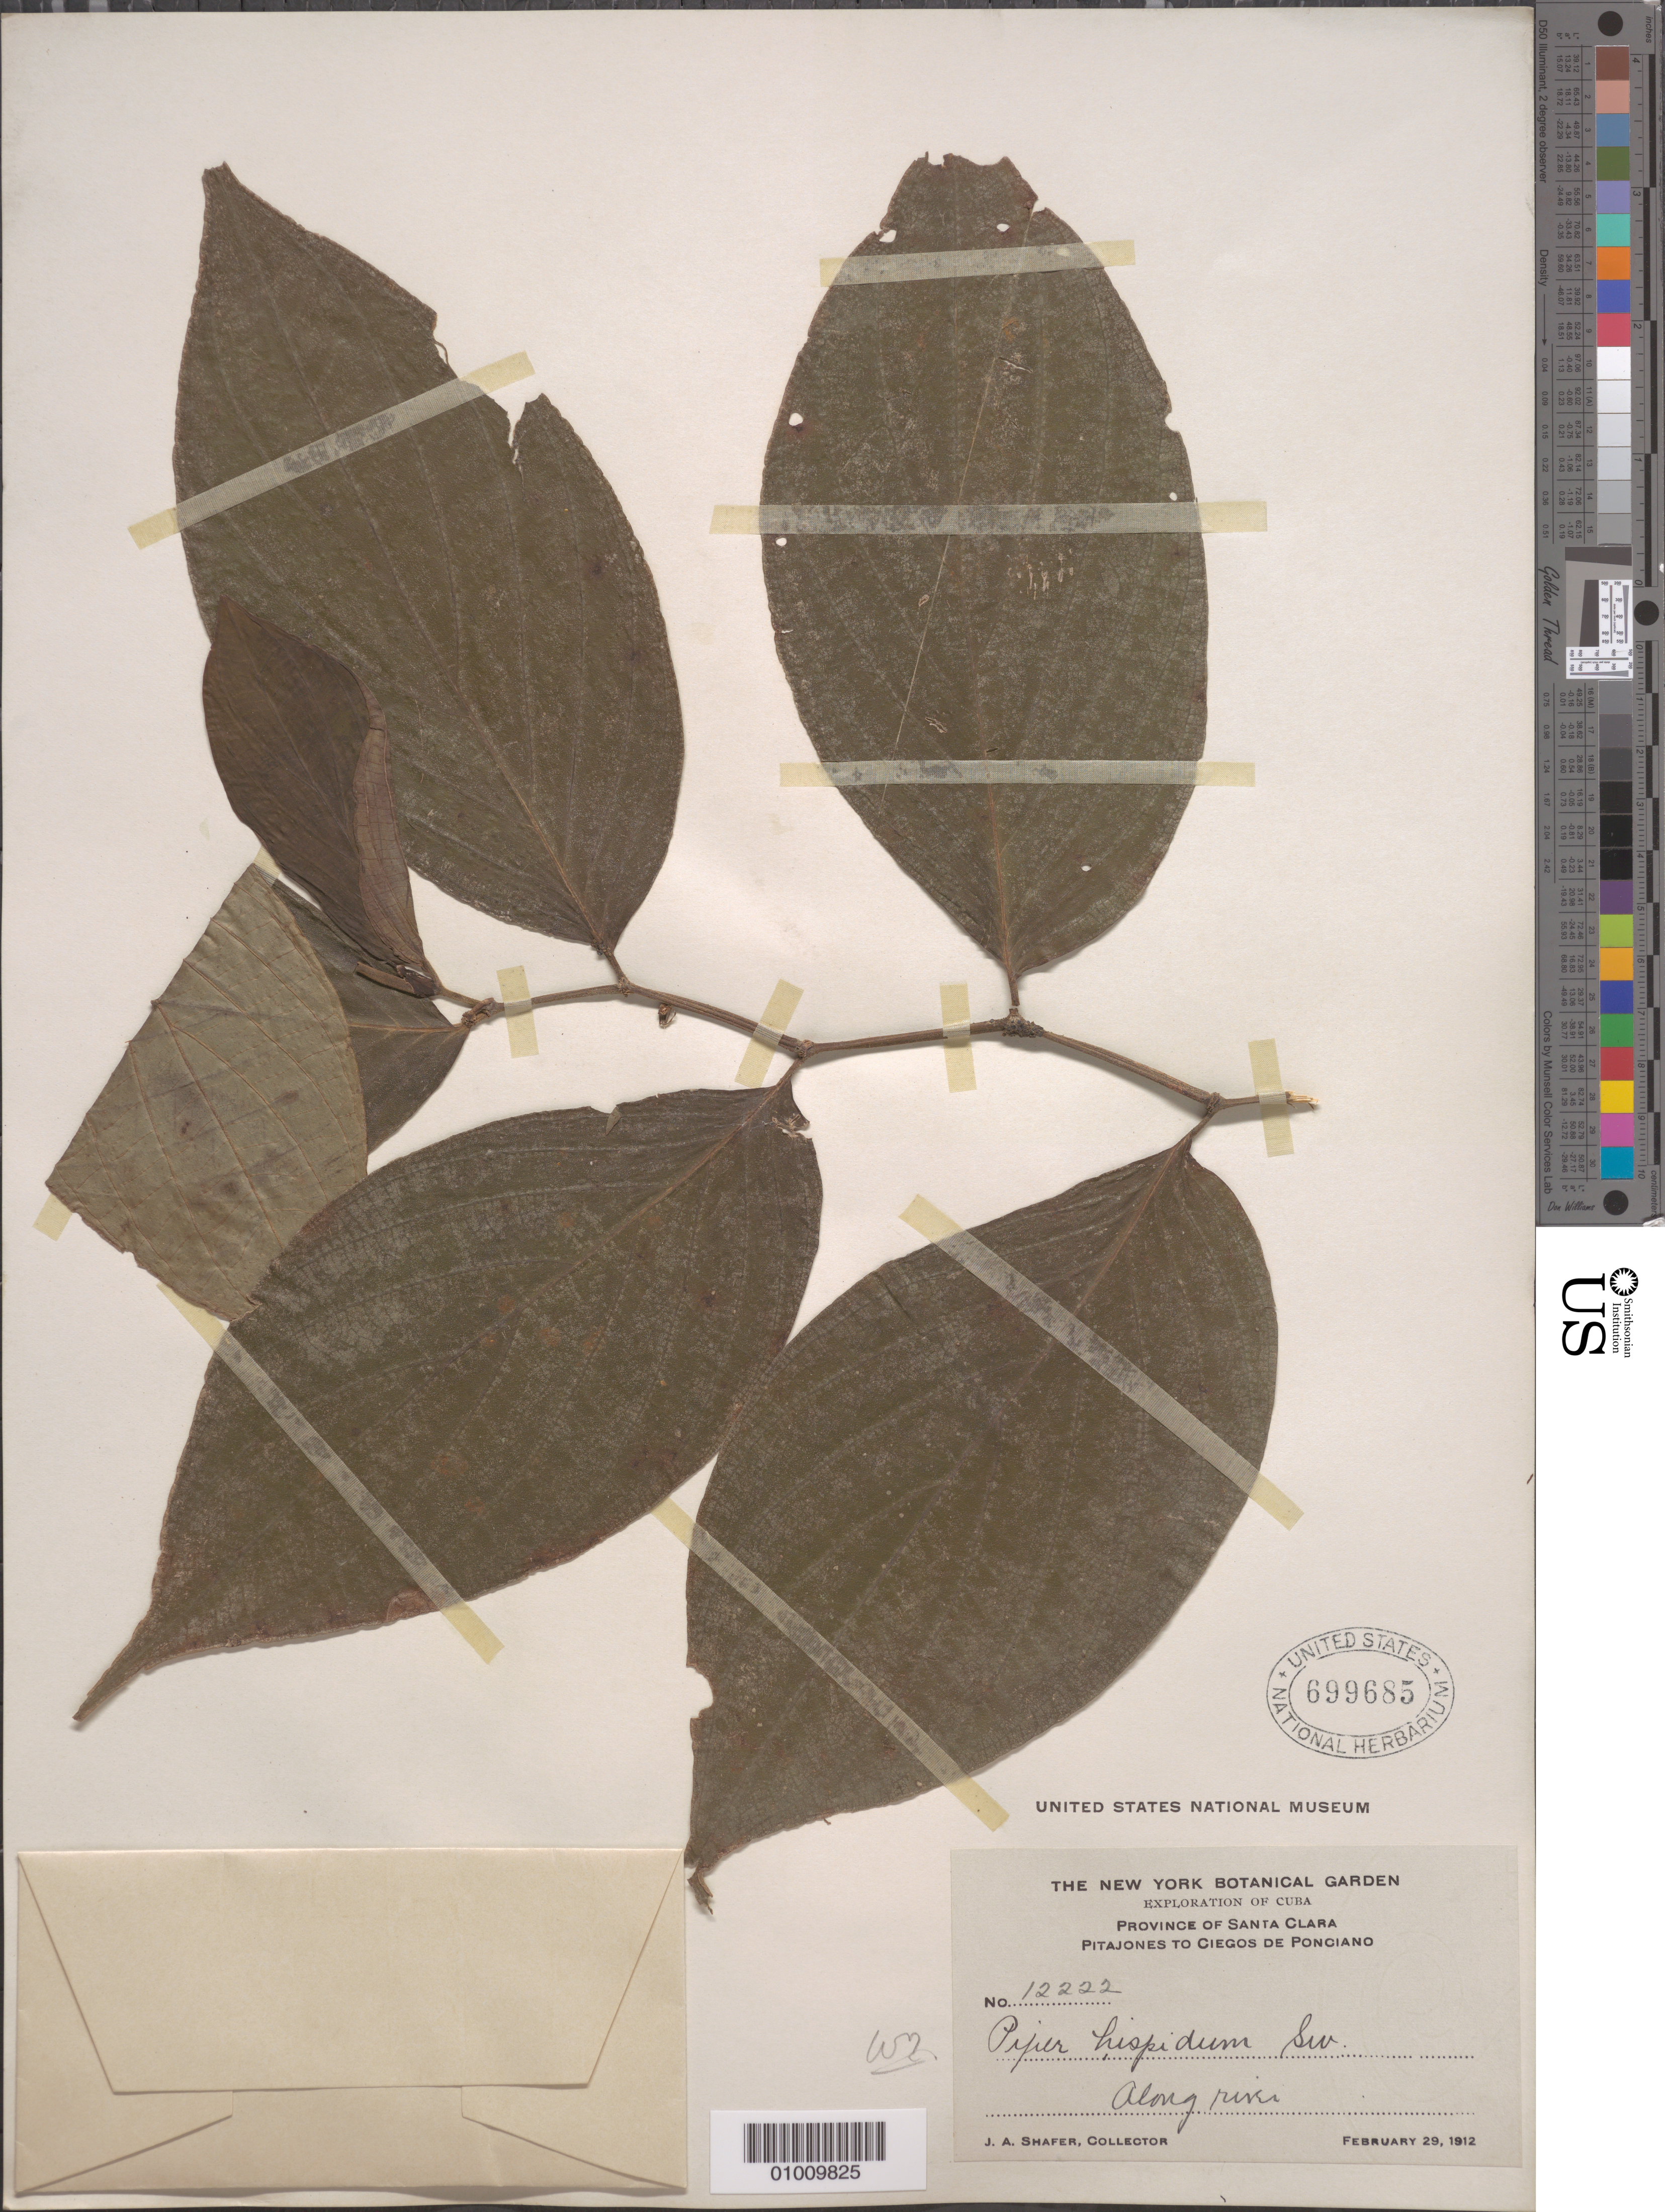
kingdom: Plantae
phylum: Tracheophyta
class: Magnoliopsida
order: Piperales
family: Piperaceae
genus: Piper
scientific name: Piper hispidum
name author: Sw.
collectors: J. A. Shafer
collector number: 12222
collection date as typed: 29 Feb 1912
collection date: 1912-02-29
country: Cuba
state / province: Villa Clara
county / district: Santa Clara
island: Cuba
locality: Along river in Santa Clara, Pitajones to Ciegros de Pondiano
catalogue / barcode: US 699685